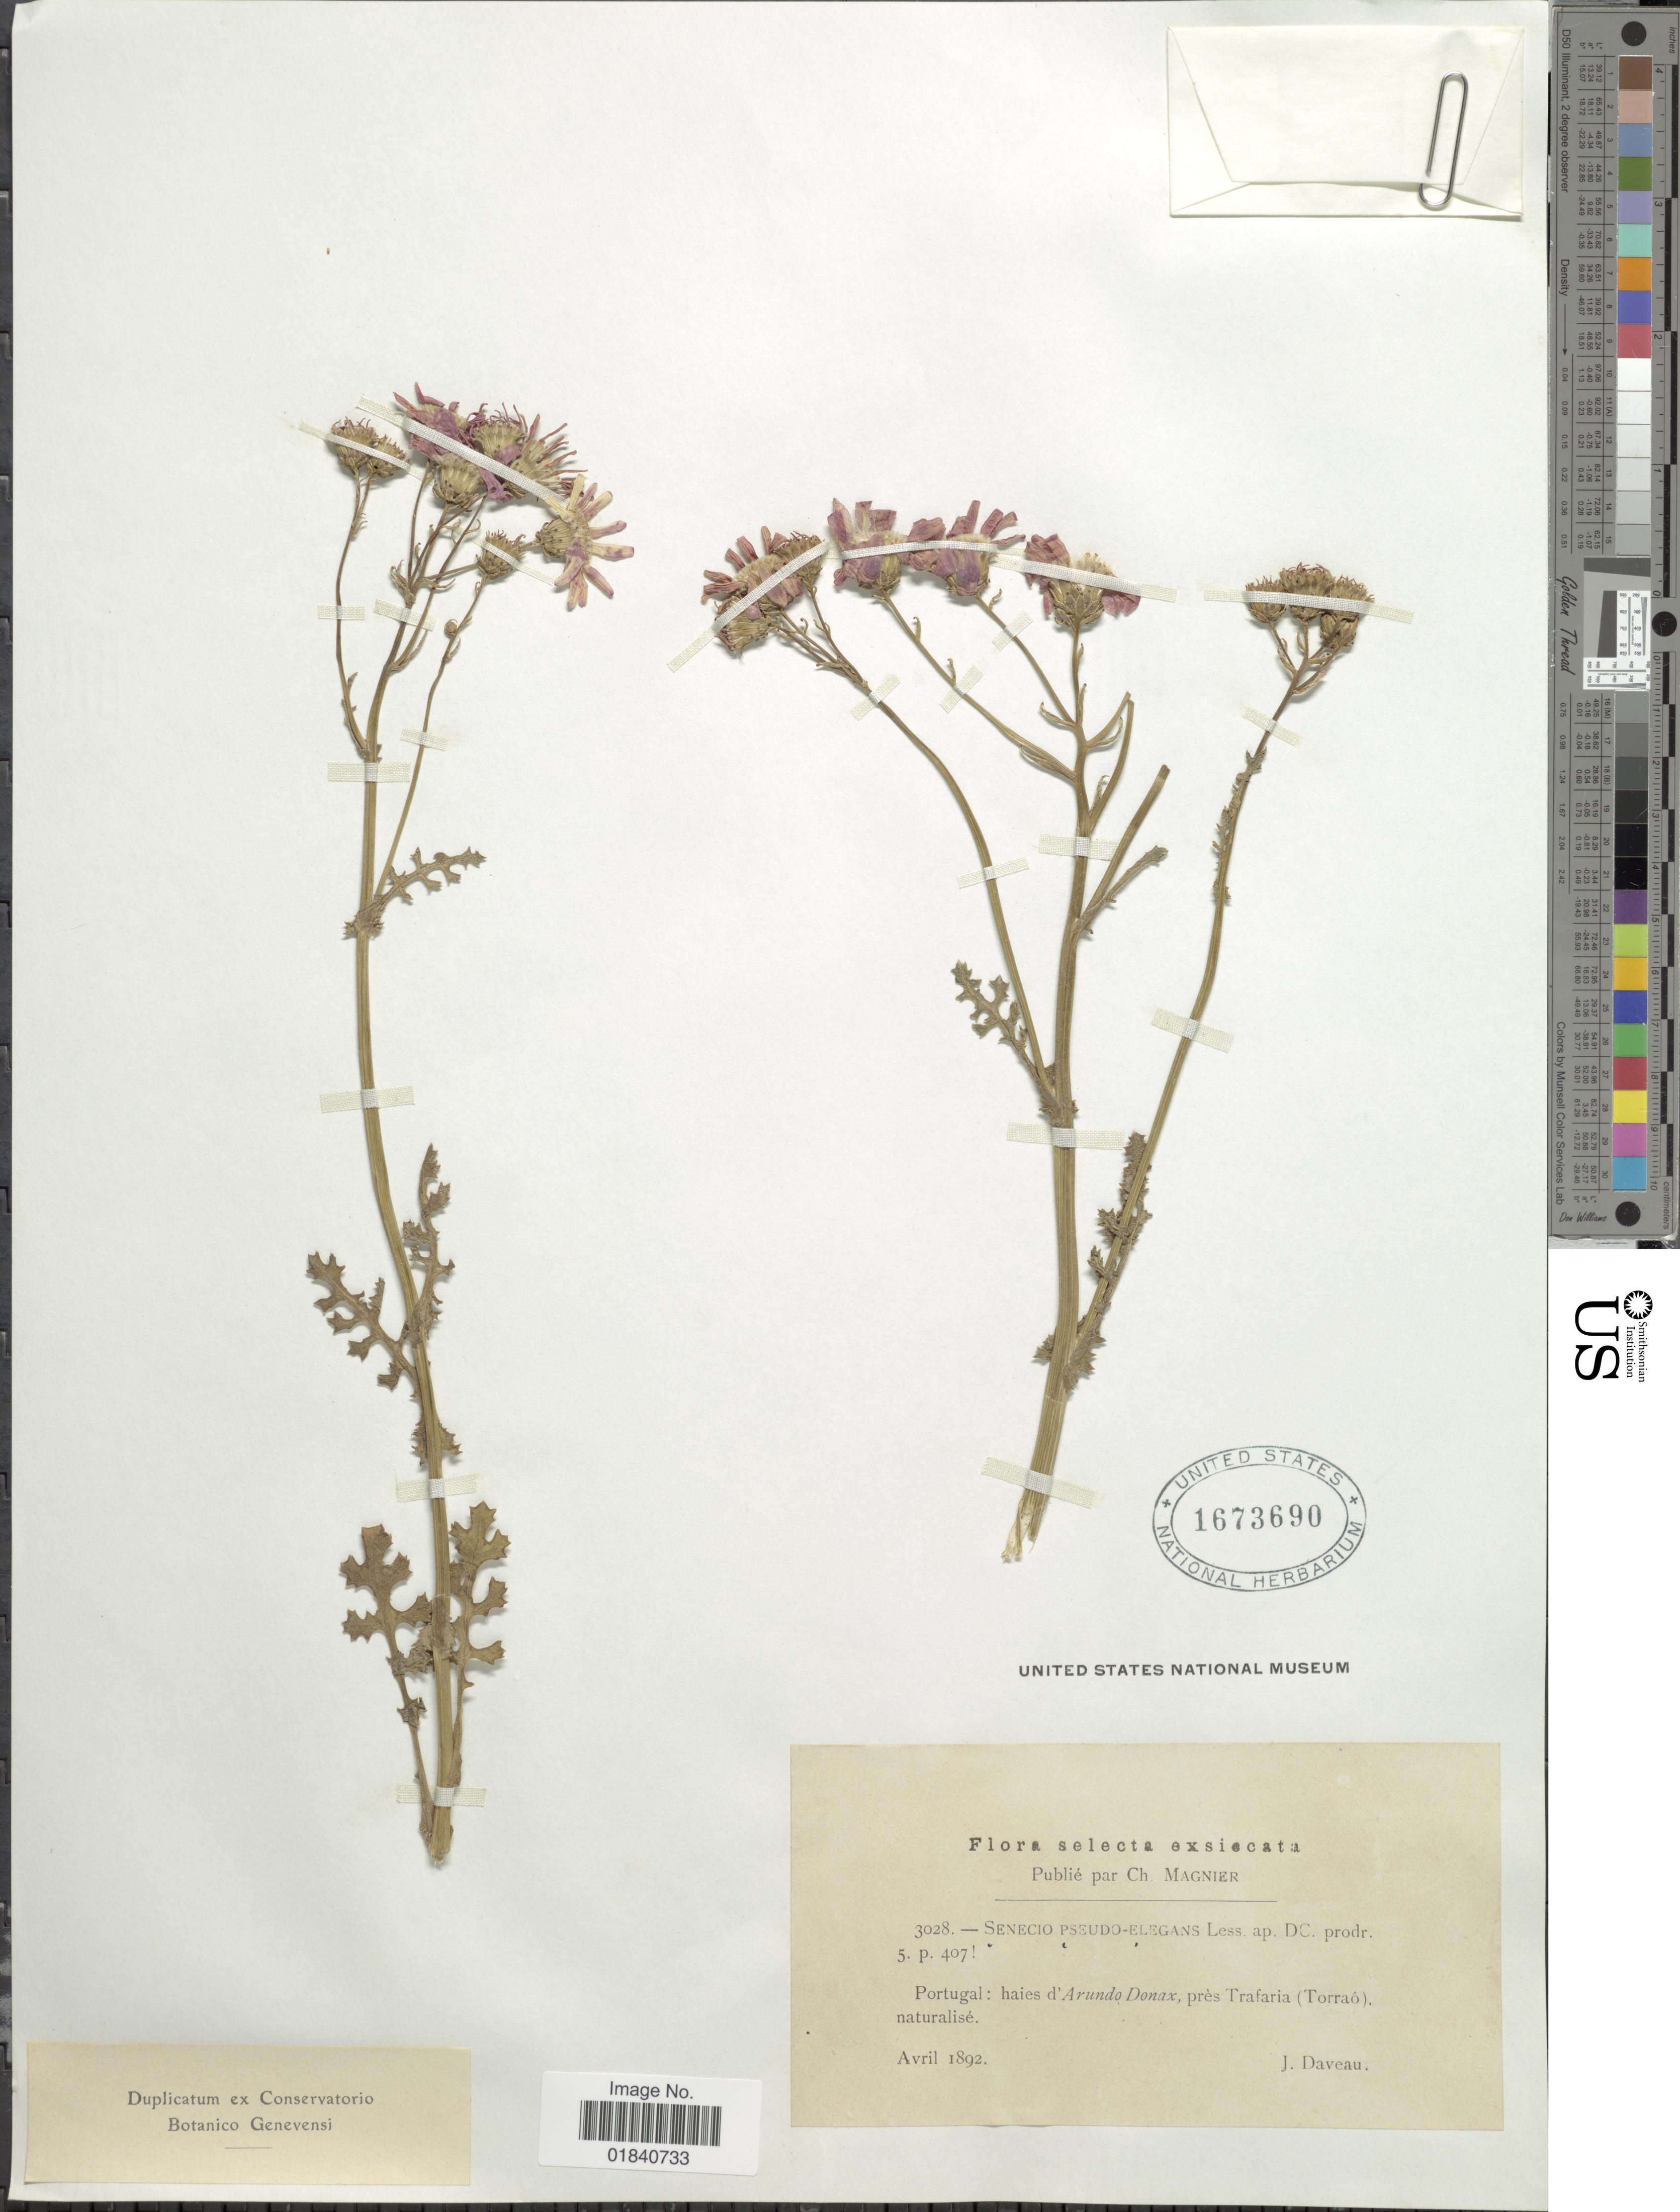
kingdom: Plantae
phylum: Tracheophyta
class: Magnoliopsida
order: Asterales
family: Asteraceae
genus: Senecio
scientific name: Senecio elegans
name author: L.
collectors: J. Daveau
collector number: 3028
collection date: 1892-04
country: Portugal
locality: Haies d'Arundo Donax, près Trafaria (Torraô)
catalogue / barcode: US 1673690